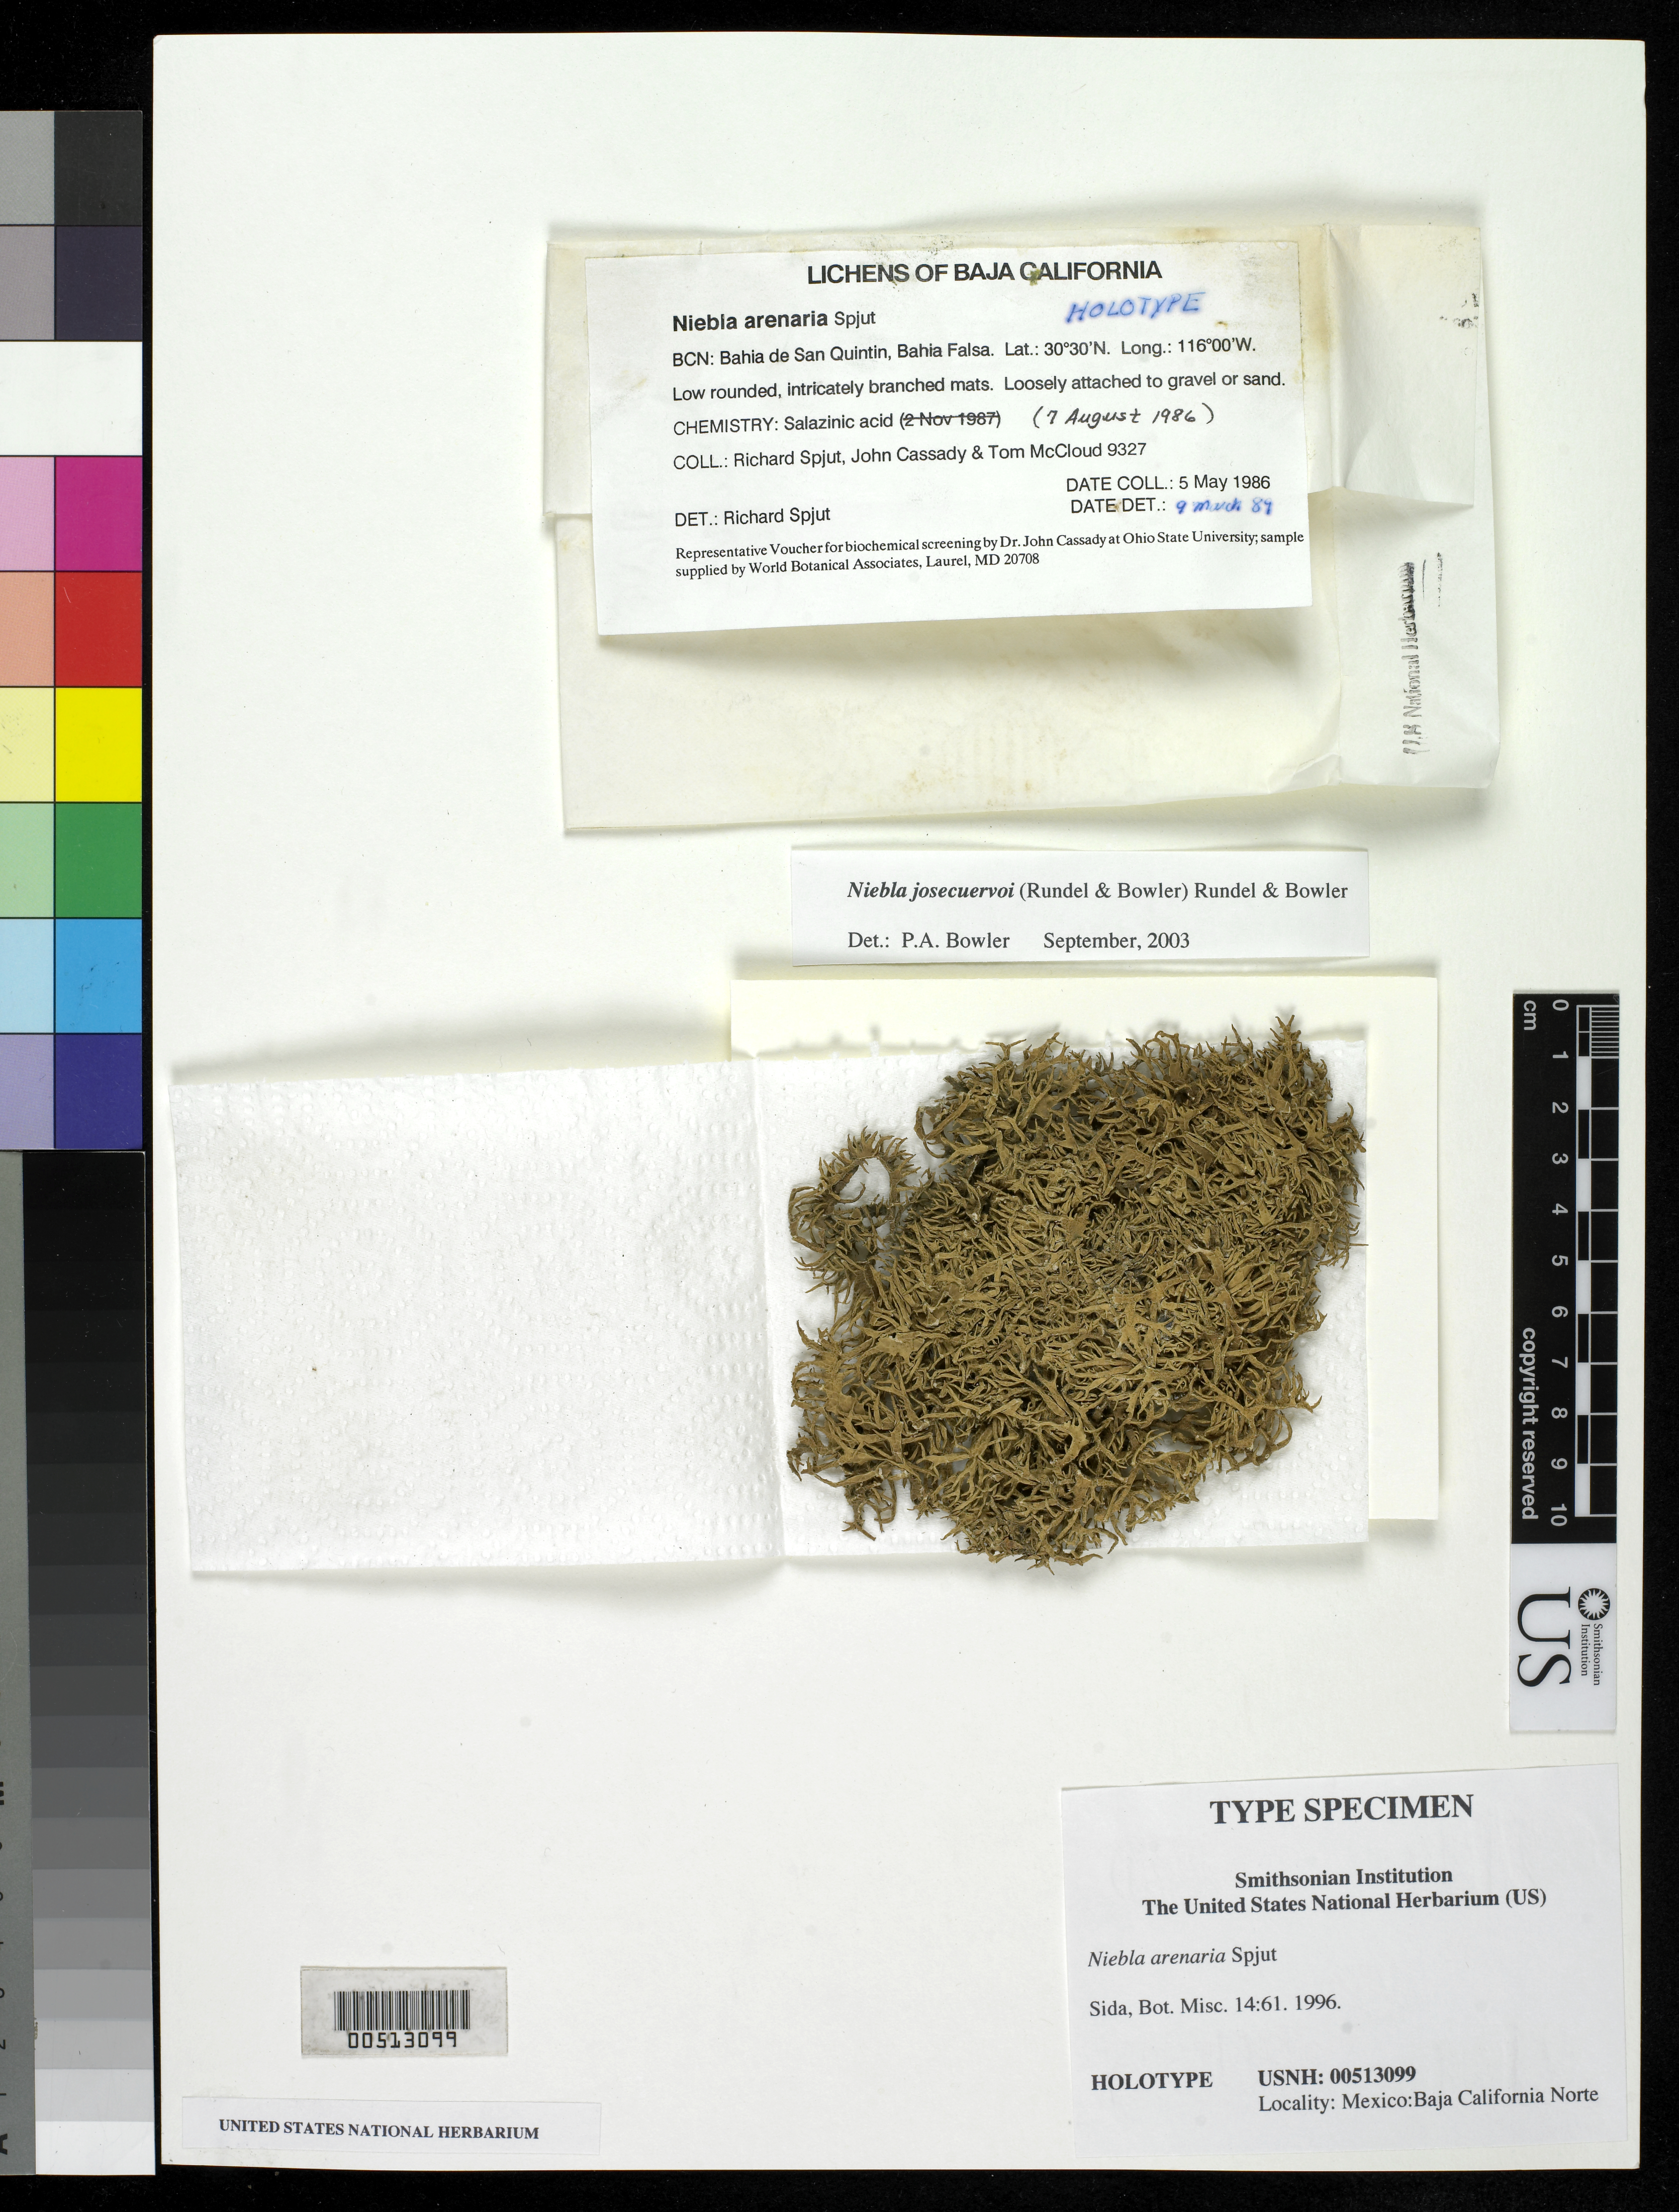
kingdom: Fungi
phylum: Ascomycota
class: Lecanoromycetes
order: Lecanorales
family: Ramalinaceae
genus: Niebla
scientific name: Niebla arenaria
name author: Spjut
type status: Holotype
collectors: R. Spjut, J. Cassady & T. McCloud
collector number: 9327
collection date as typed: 05 May 1986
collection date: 1986-05-05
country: Mexico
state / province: Baja California Norte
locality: Bahia de Quintin, Bahia Falsa.